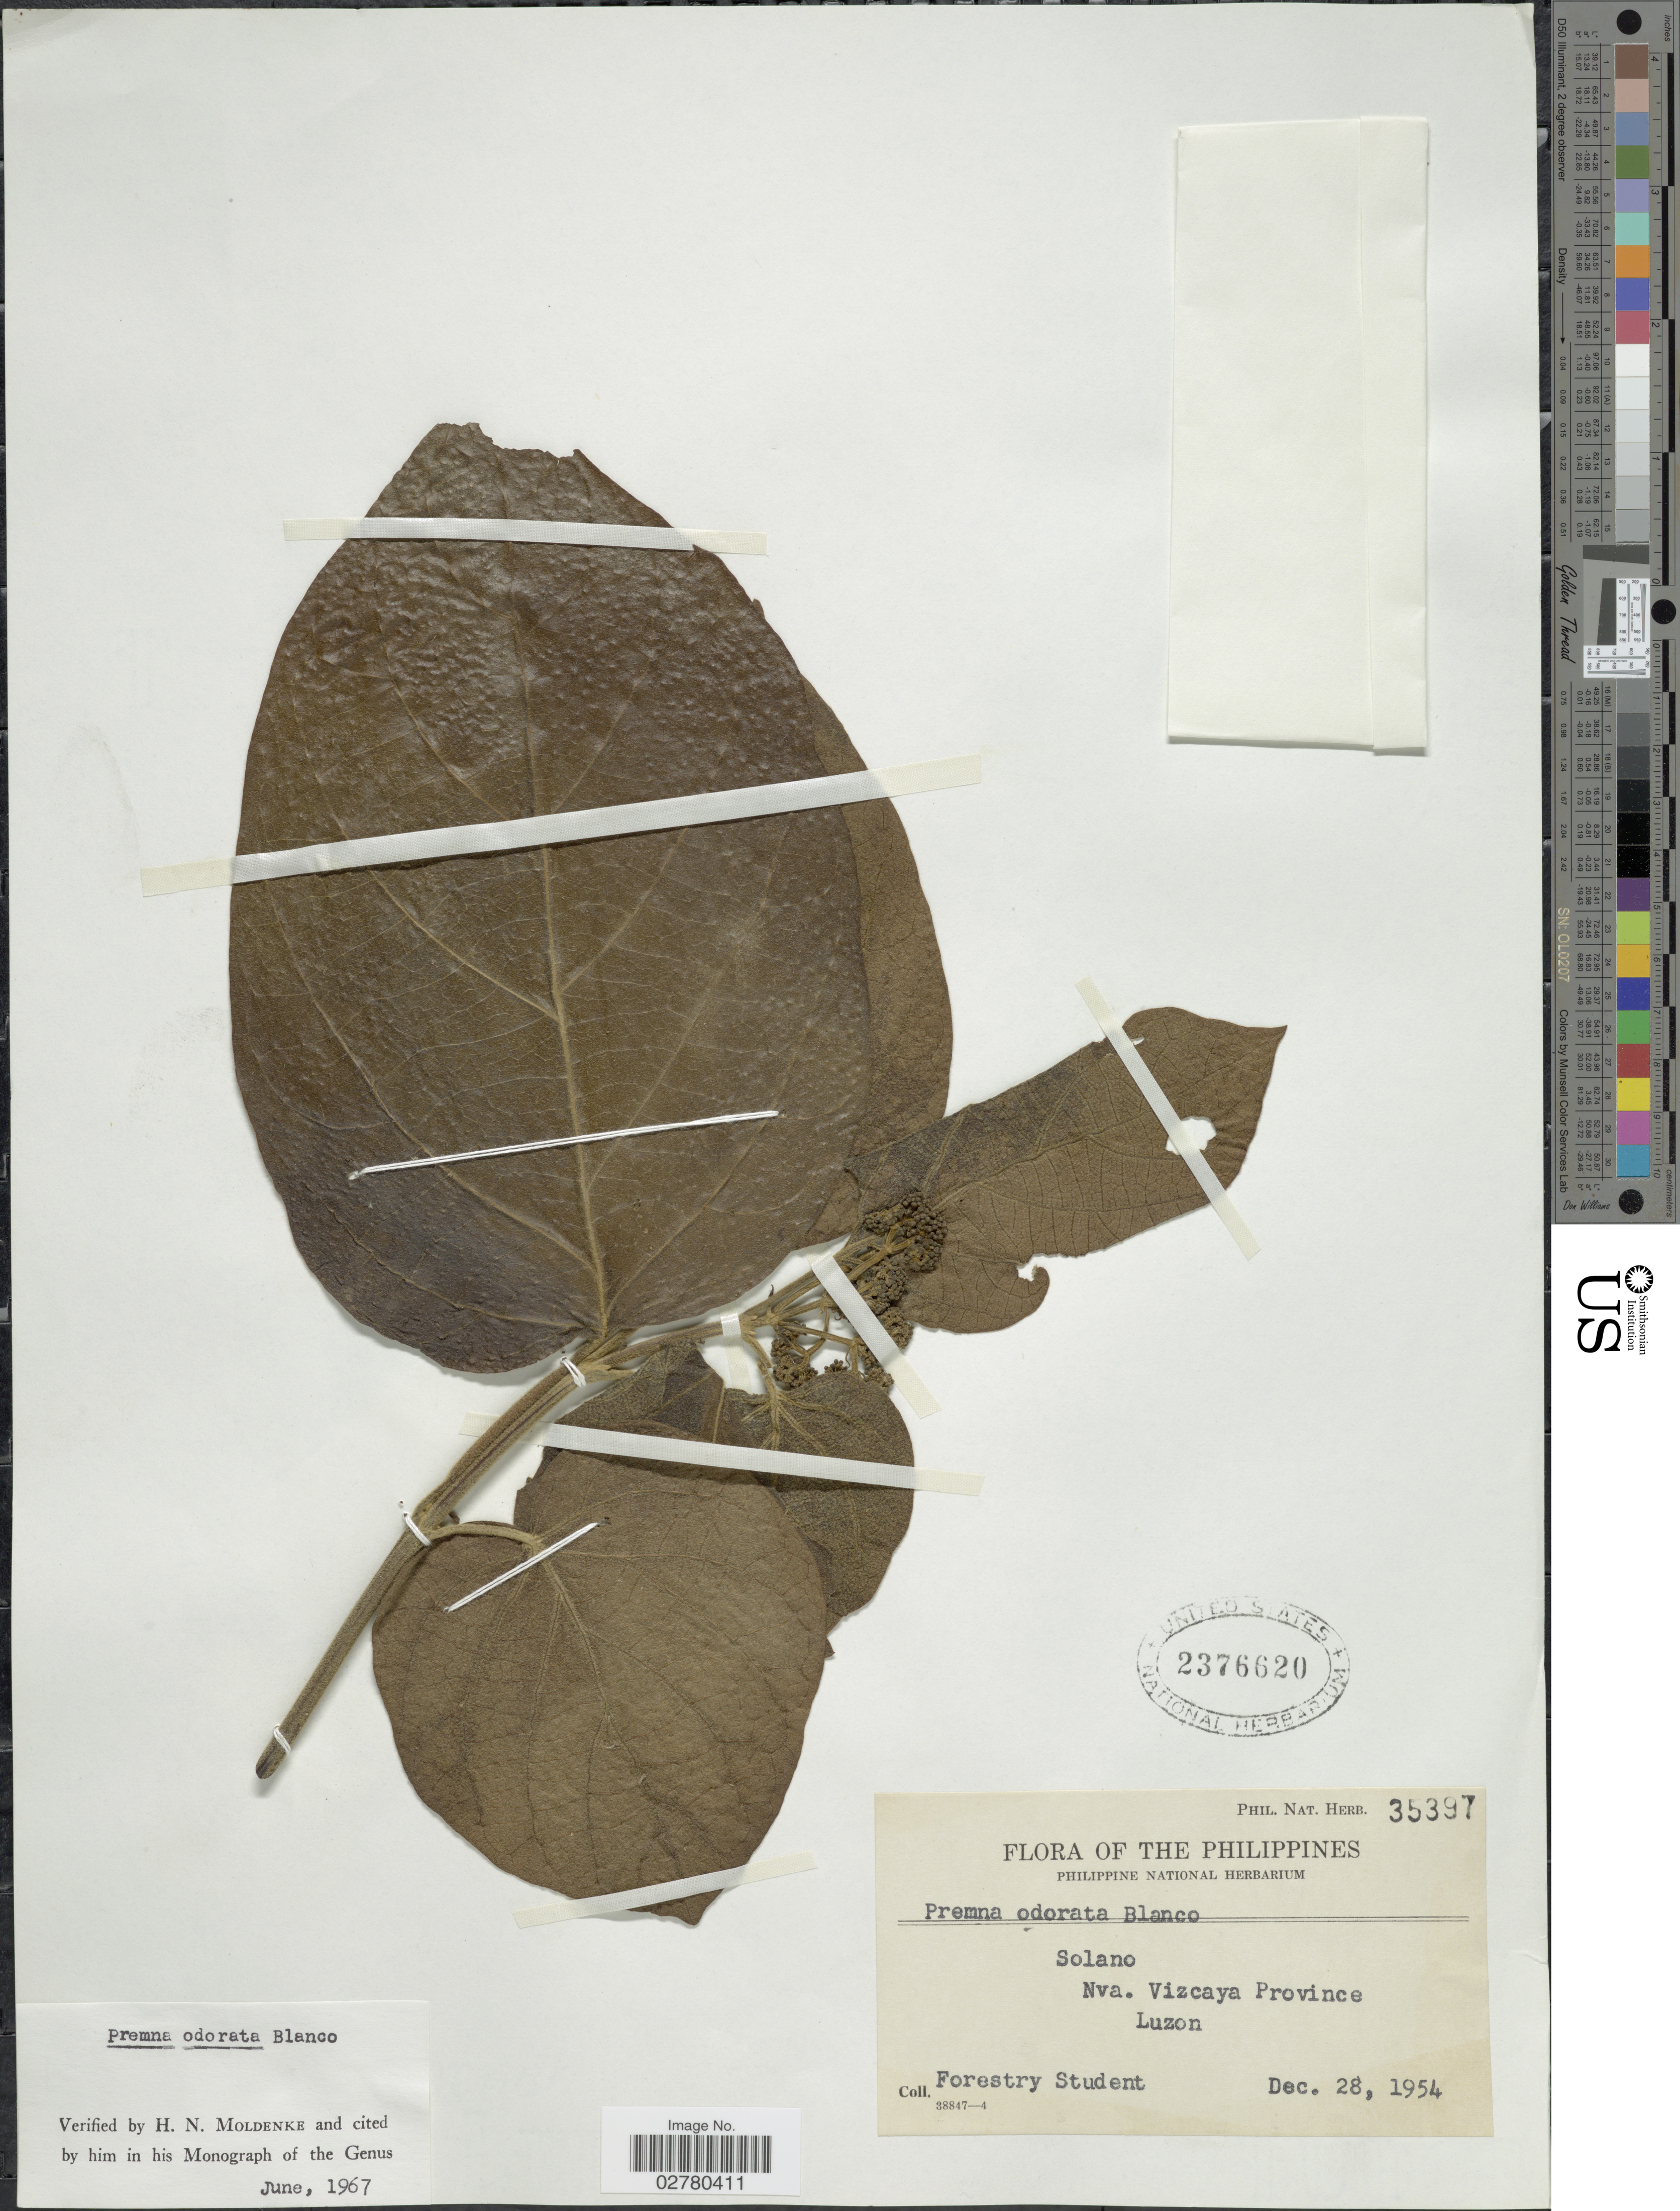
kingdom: Plantae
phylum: Tracheophyta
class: Magnoliopsida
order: Lamiales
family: Lamiaceae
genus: Premna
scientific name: Premna odorata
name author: Blanco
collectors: Forestry Student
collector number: Phil. Nat. Herb. 35397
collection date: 1954-12-28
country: Philippines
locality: Solano, Nva. Vizcaya Province, Luzon.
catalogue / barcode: US 2376620